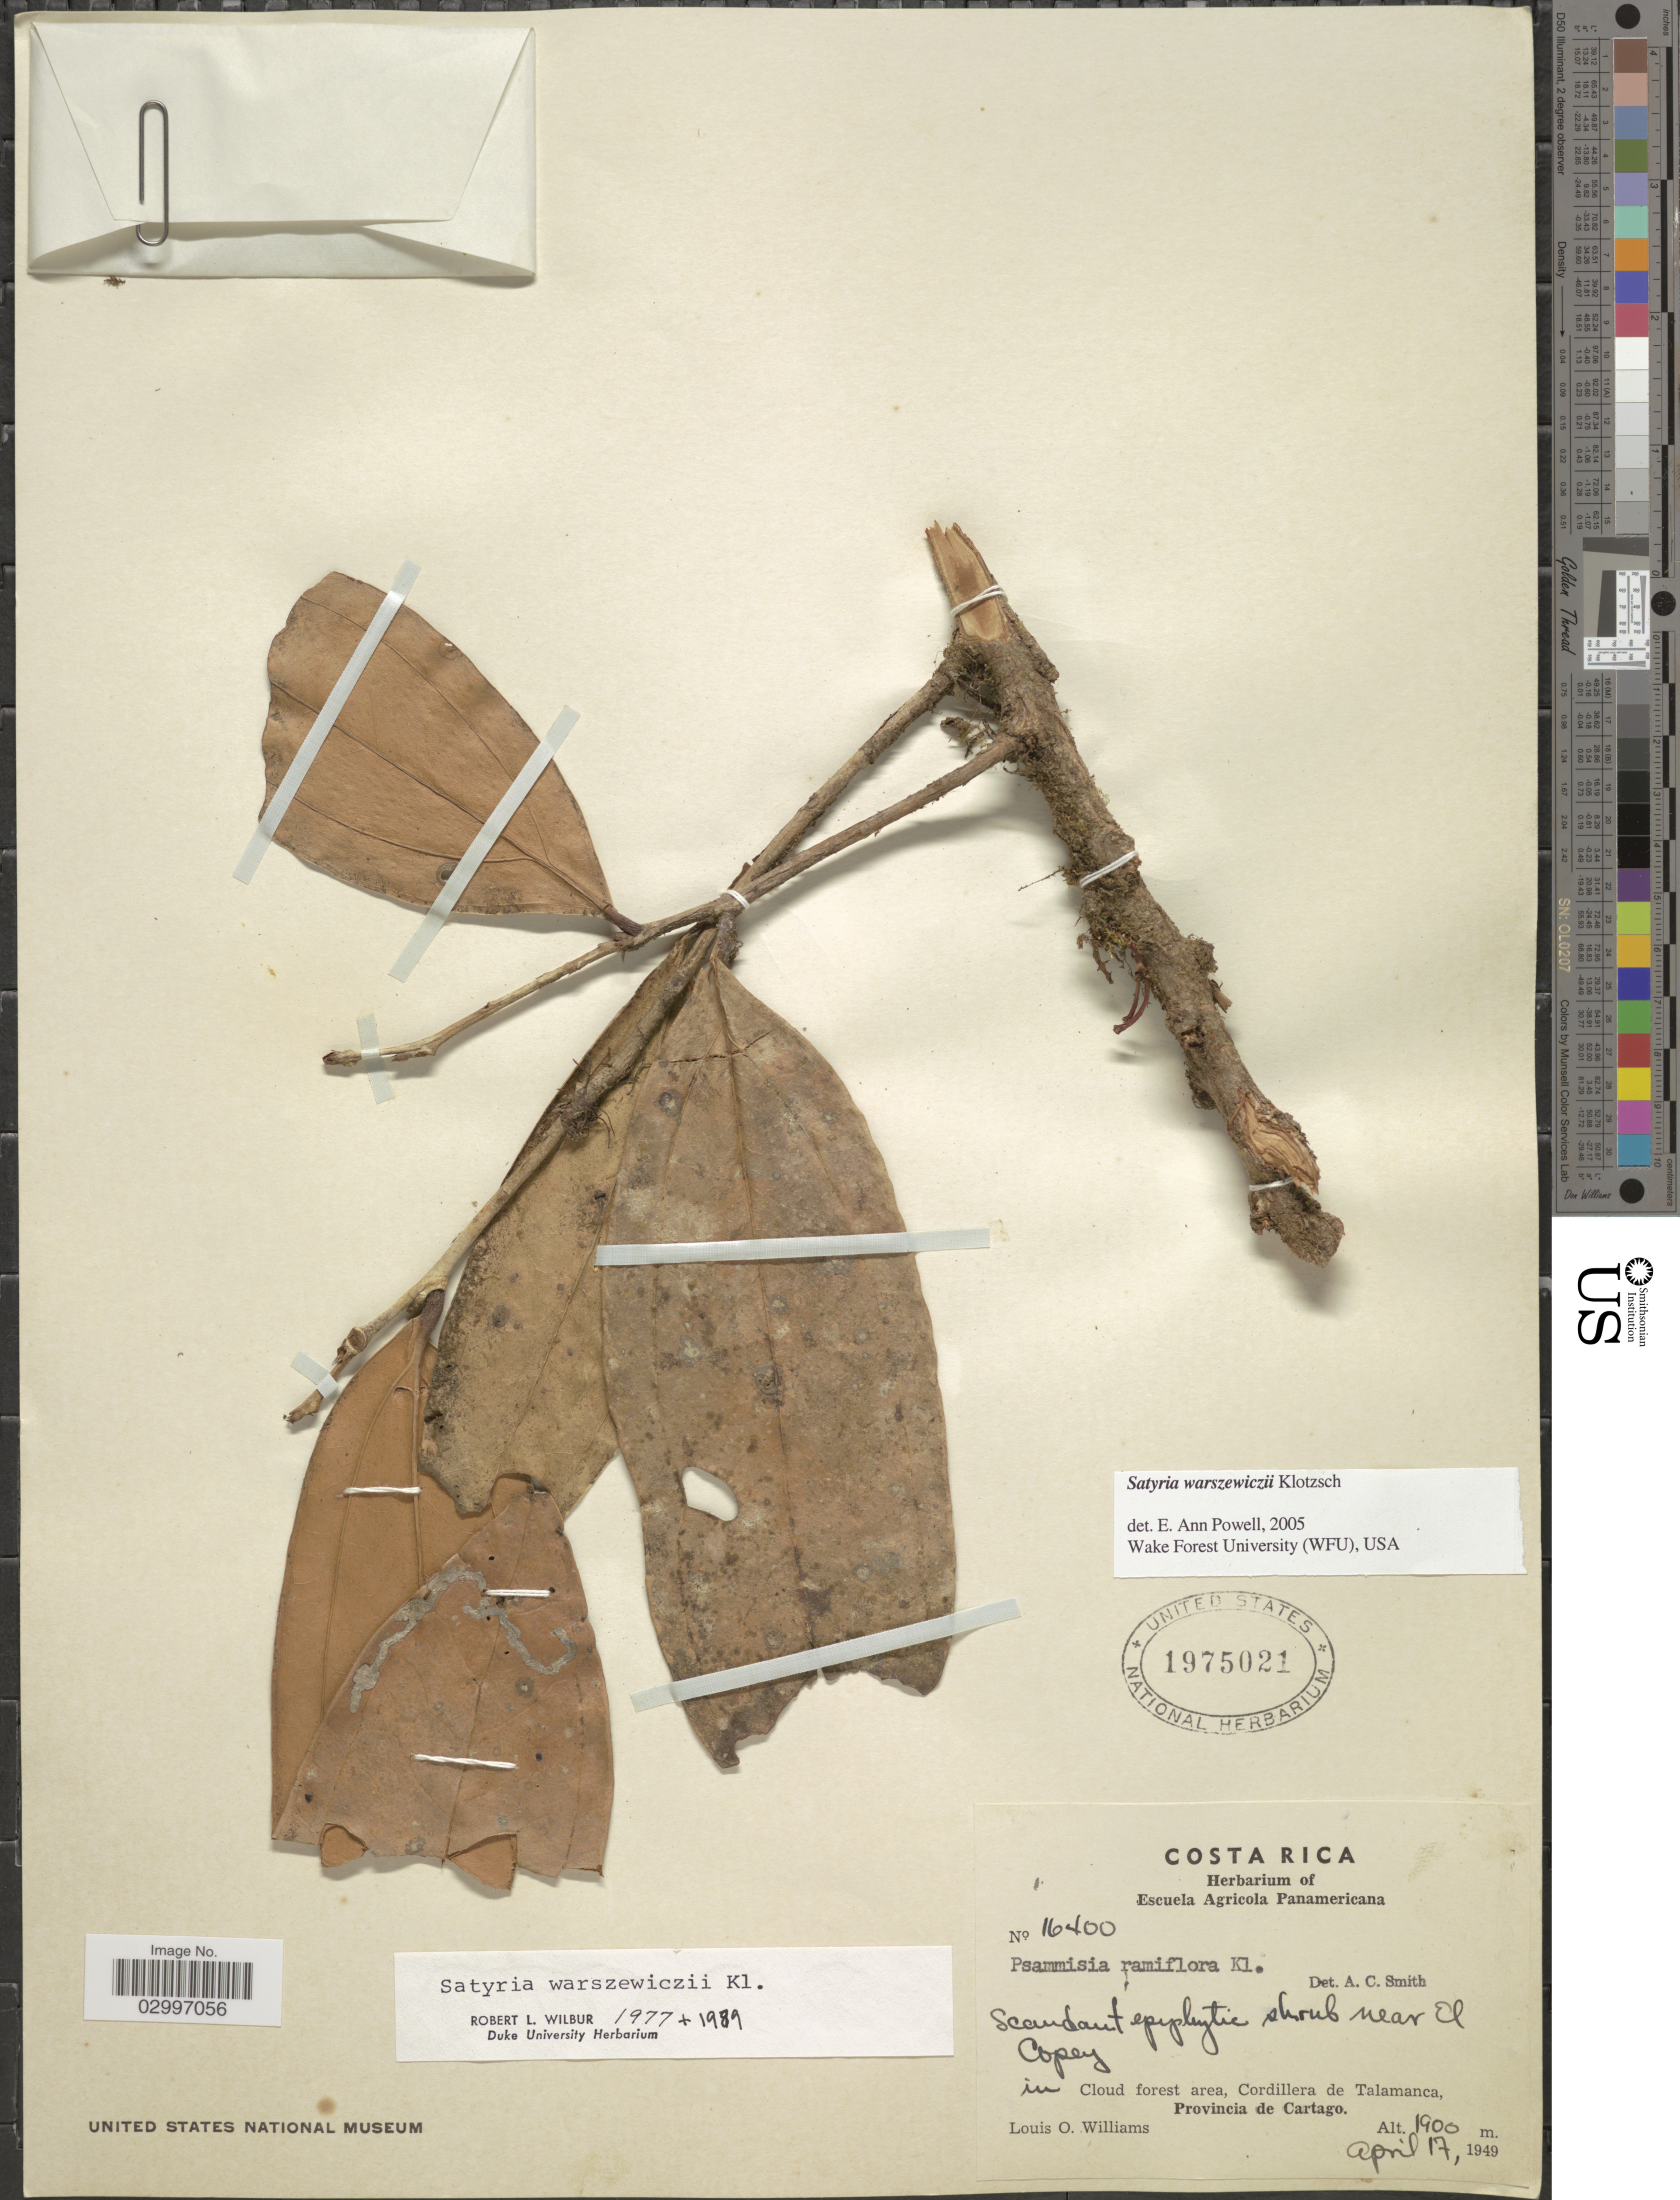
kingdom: Plantae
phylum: Tracheophyta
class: Magnoliopsida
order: Ericales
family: Ericaceae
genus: Satyria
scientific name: Satyria warszewiczii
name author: Klotzsch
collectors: L. O. Williams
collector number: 16400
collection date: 1949-04-17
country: Costa Rica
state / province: Cartago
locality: Near El Copey in Cloud forest area, Cordillera de Talamanca.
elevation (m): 1900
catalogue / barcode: US 1975021